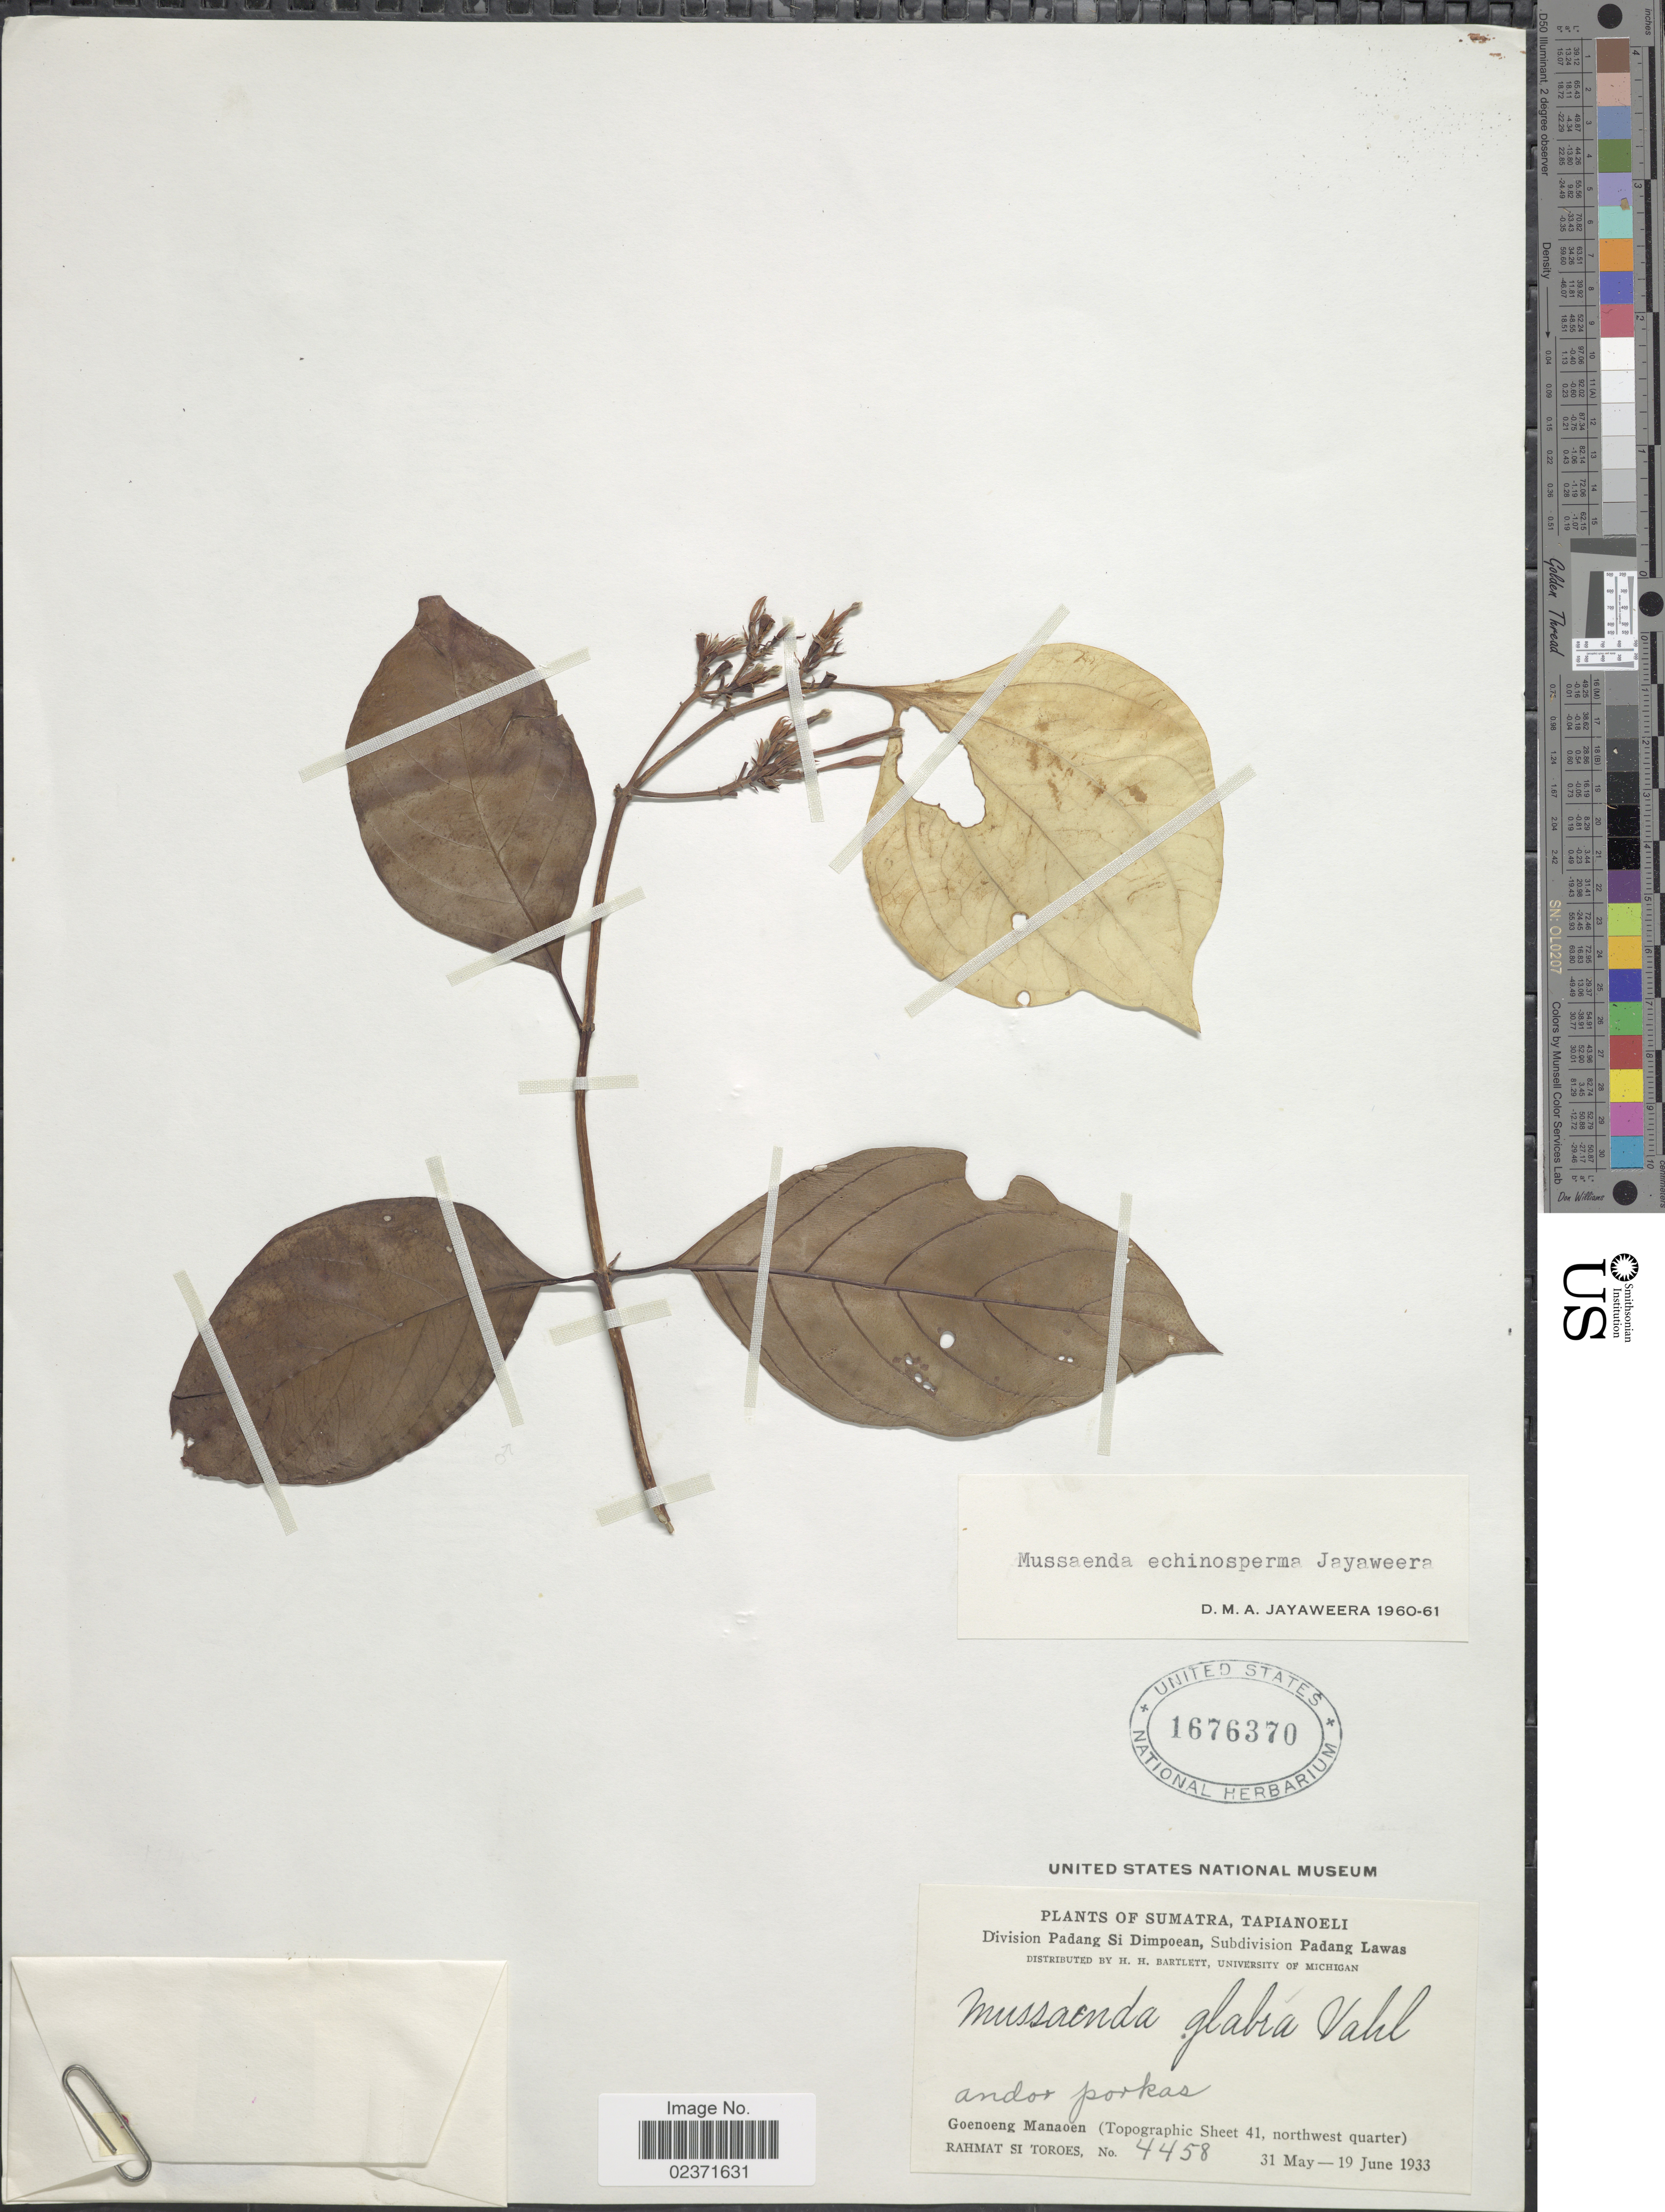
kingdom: Plantae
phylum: Tracheophyta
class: Magnoliopsida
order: Gentianales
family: Rubiaceae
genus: Mussaenda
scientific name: Mussaenda echinosperma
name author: Jayaw.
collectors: Rahmat Si Boeea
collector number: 4458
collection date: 1933-05-31/1933-06-19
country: Indonesia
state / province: Sumatra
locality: Tapianoeli. Division Padang Si Dimpoean, Subdivision Padang Lawas. Andor porkas. Goenoeng Manaoen (Topographic Sheet 41, northwest quarter)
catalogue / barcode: US 1676370